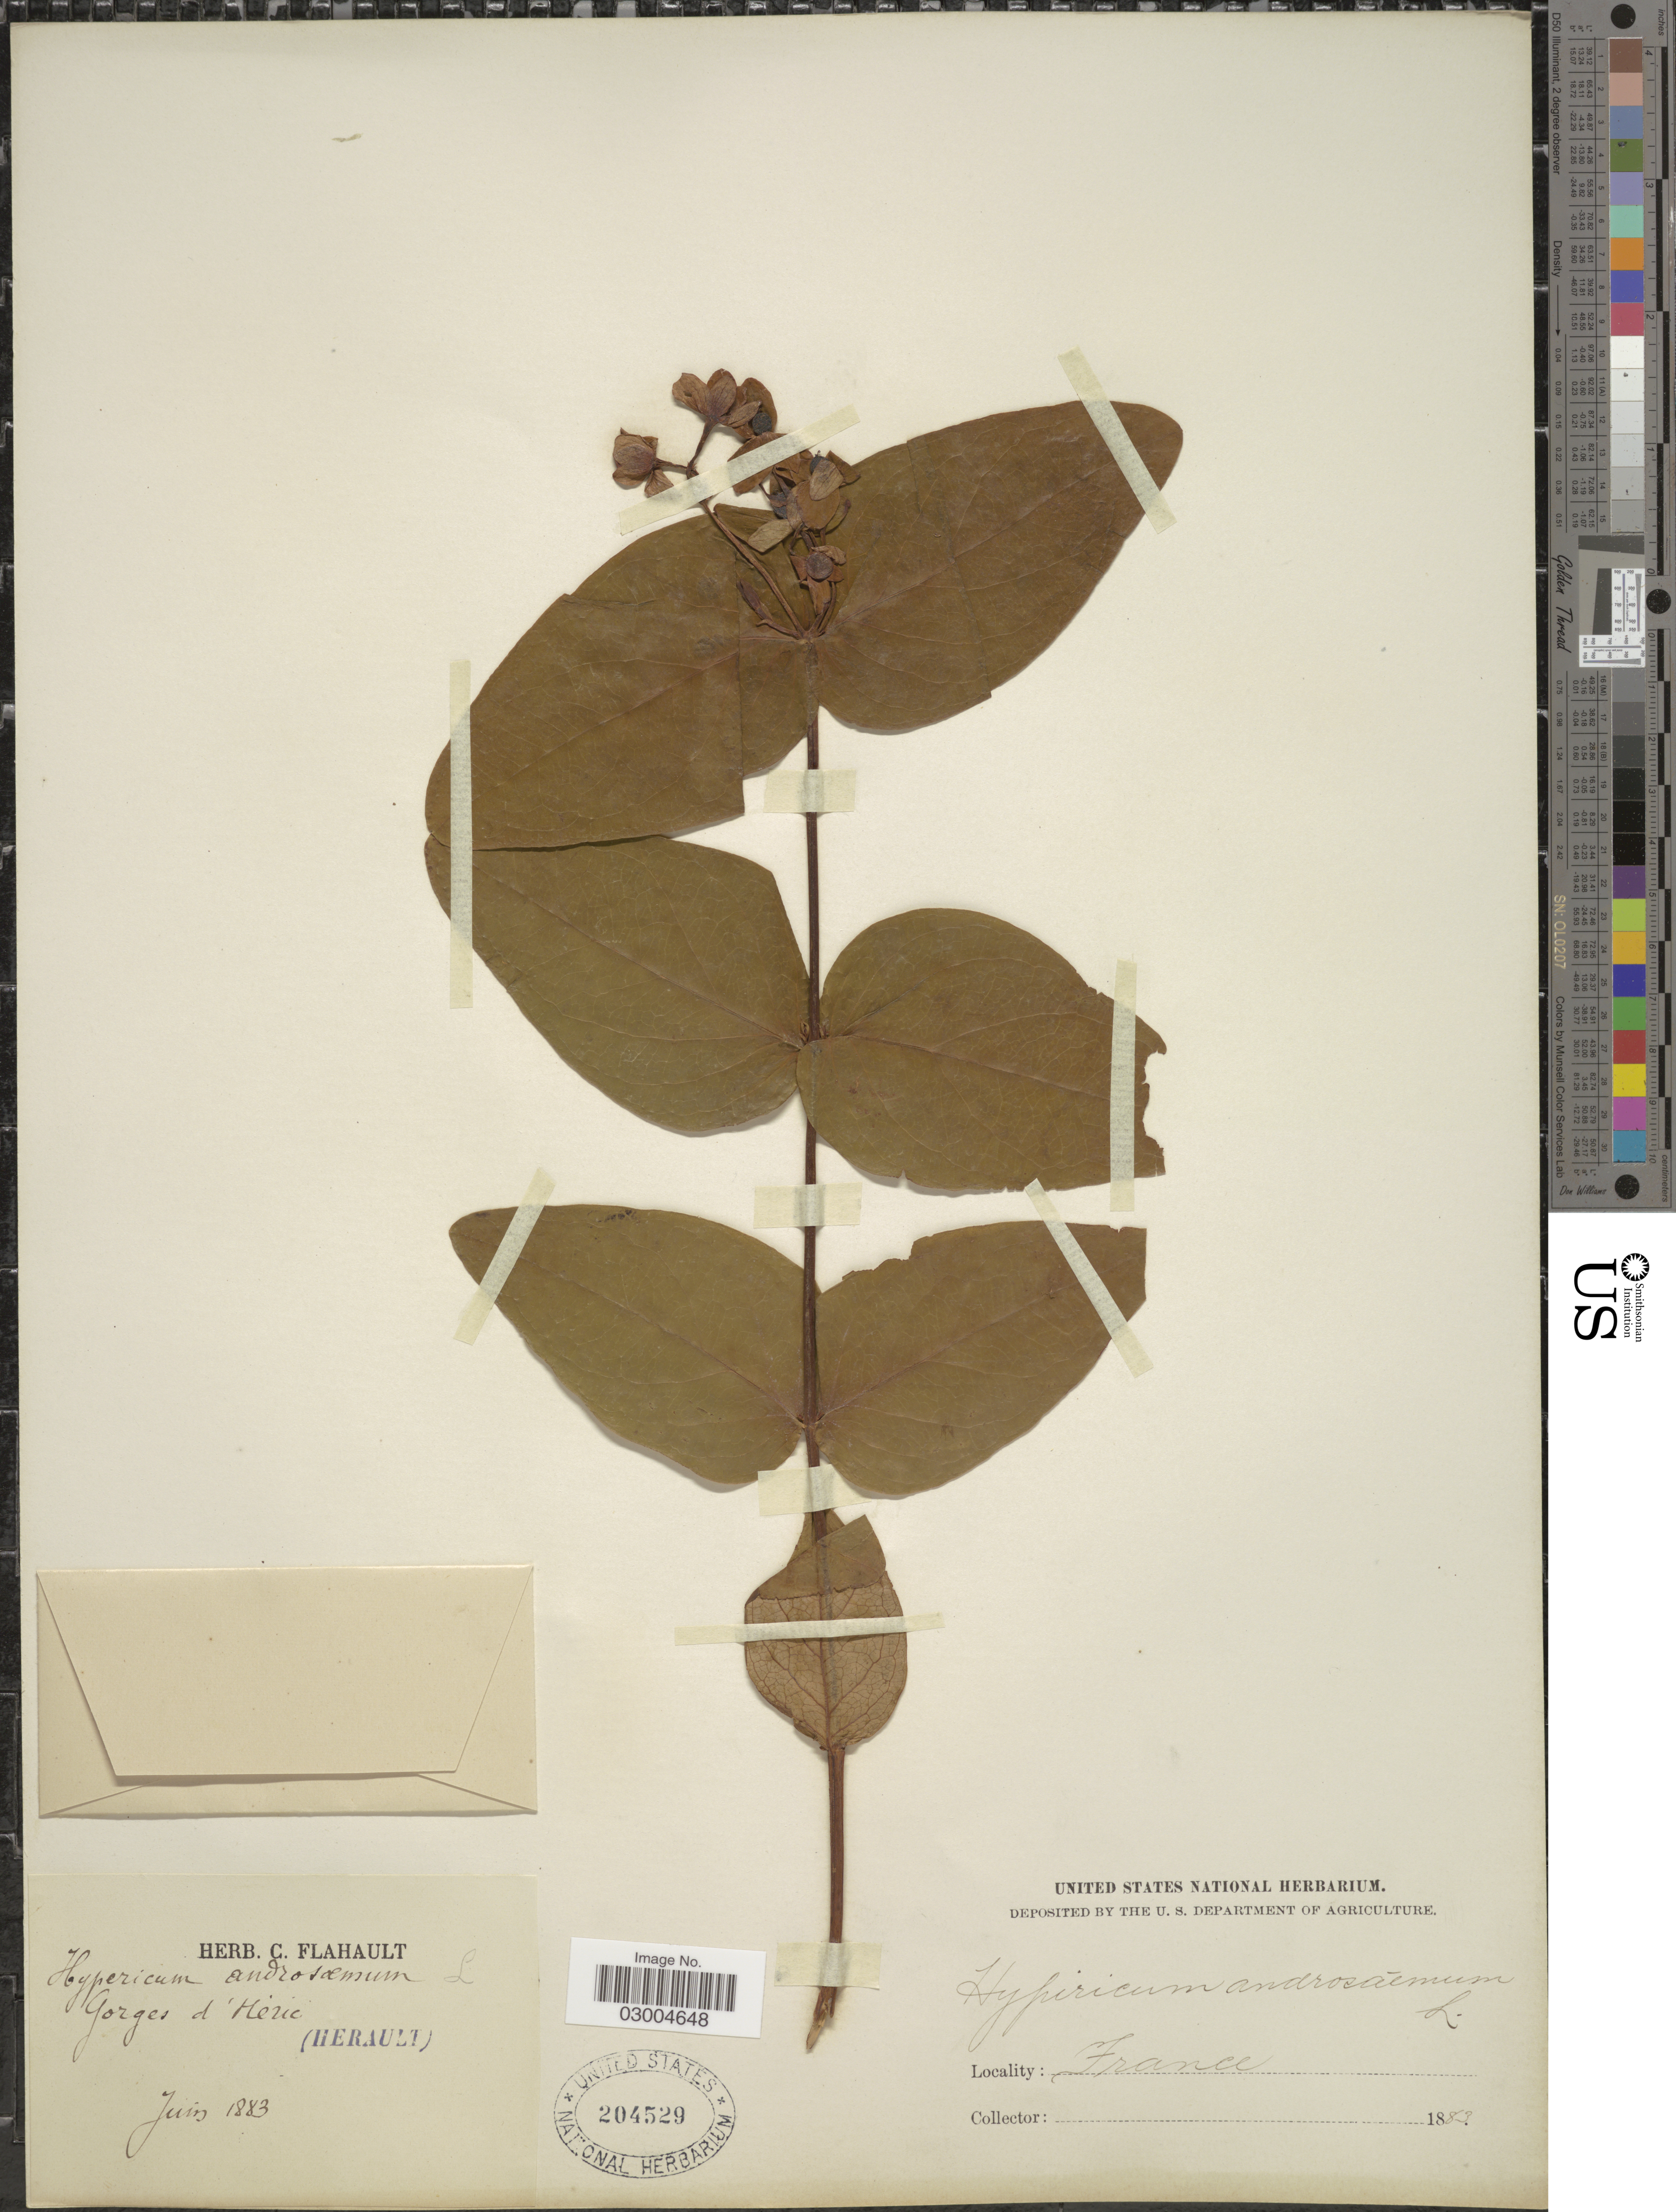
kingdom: Plantae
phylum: Tracheophyta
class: Magnoliopsida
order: Malpighiales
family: Hypericaceae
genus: Hypericum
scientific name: Hypericum androsaemum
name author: L.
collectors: ex herb. C. Flahault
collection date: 1883-06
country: France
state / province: Occitanie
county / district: Hérault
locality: Gorges d'Hérie. (Herault).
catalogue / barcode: US 204529